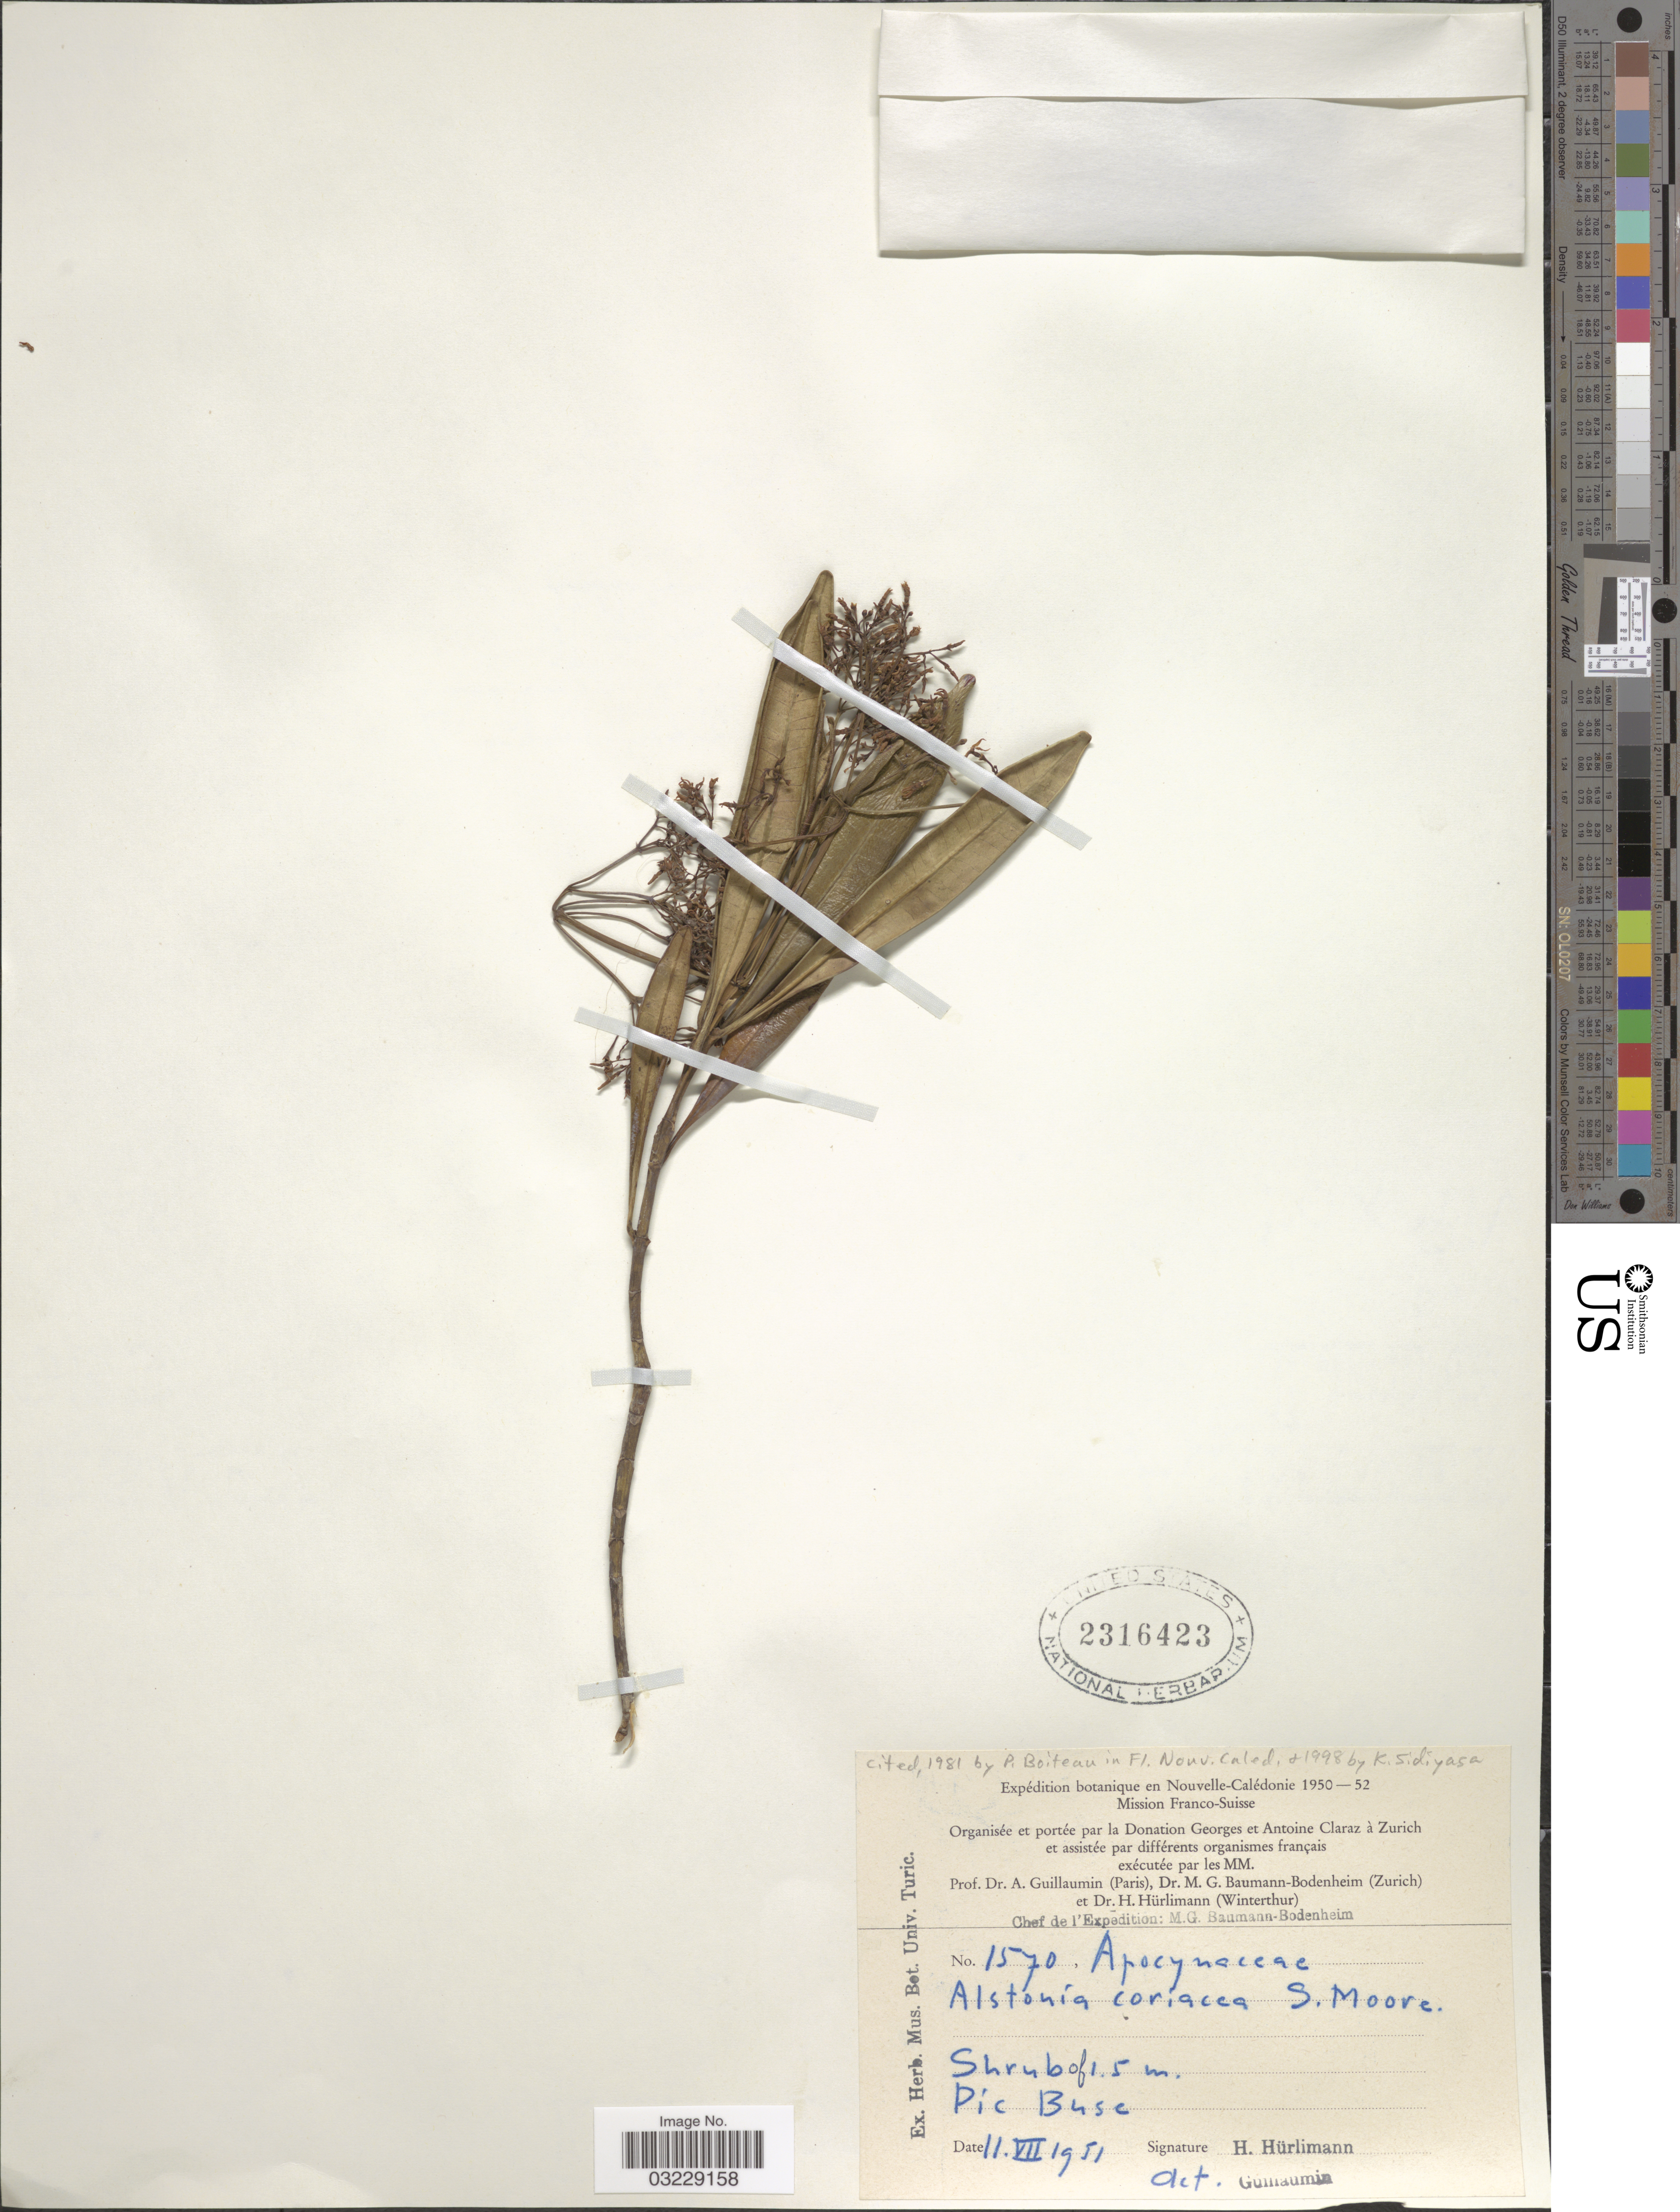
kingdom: Plantae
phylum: Tracheophyta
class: Magnoliopsida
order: Gentianales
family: Apocynaceae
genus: Alstonia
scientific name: Alstonia coriacea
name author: Pancher ex S. Moore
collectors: H. Hürlimann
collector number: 1570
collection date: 1951-07-11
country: New Caledonia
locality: Pic Buse.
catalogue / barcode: US 2316423